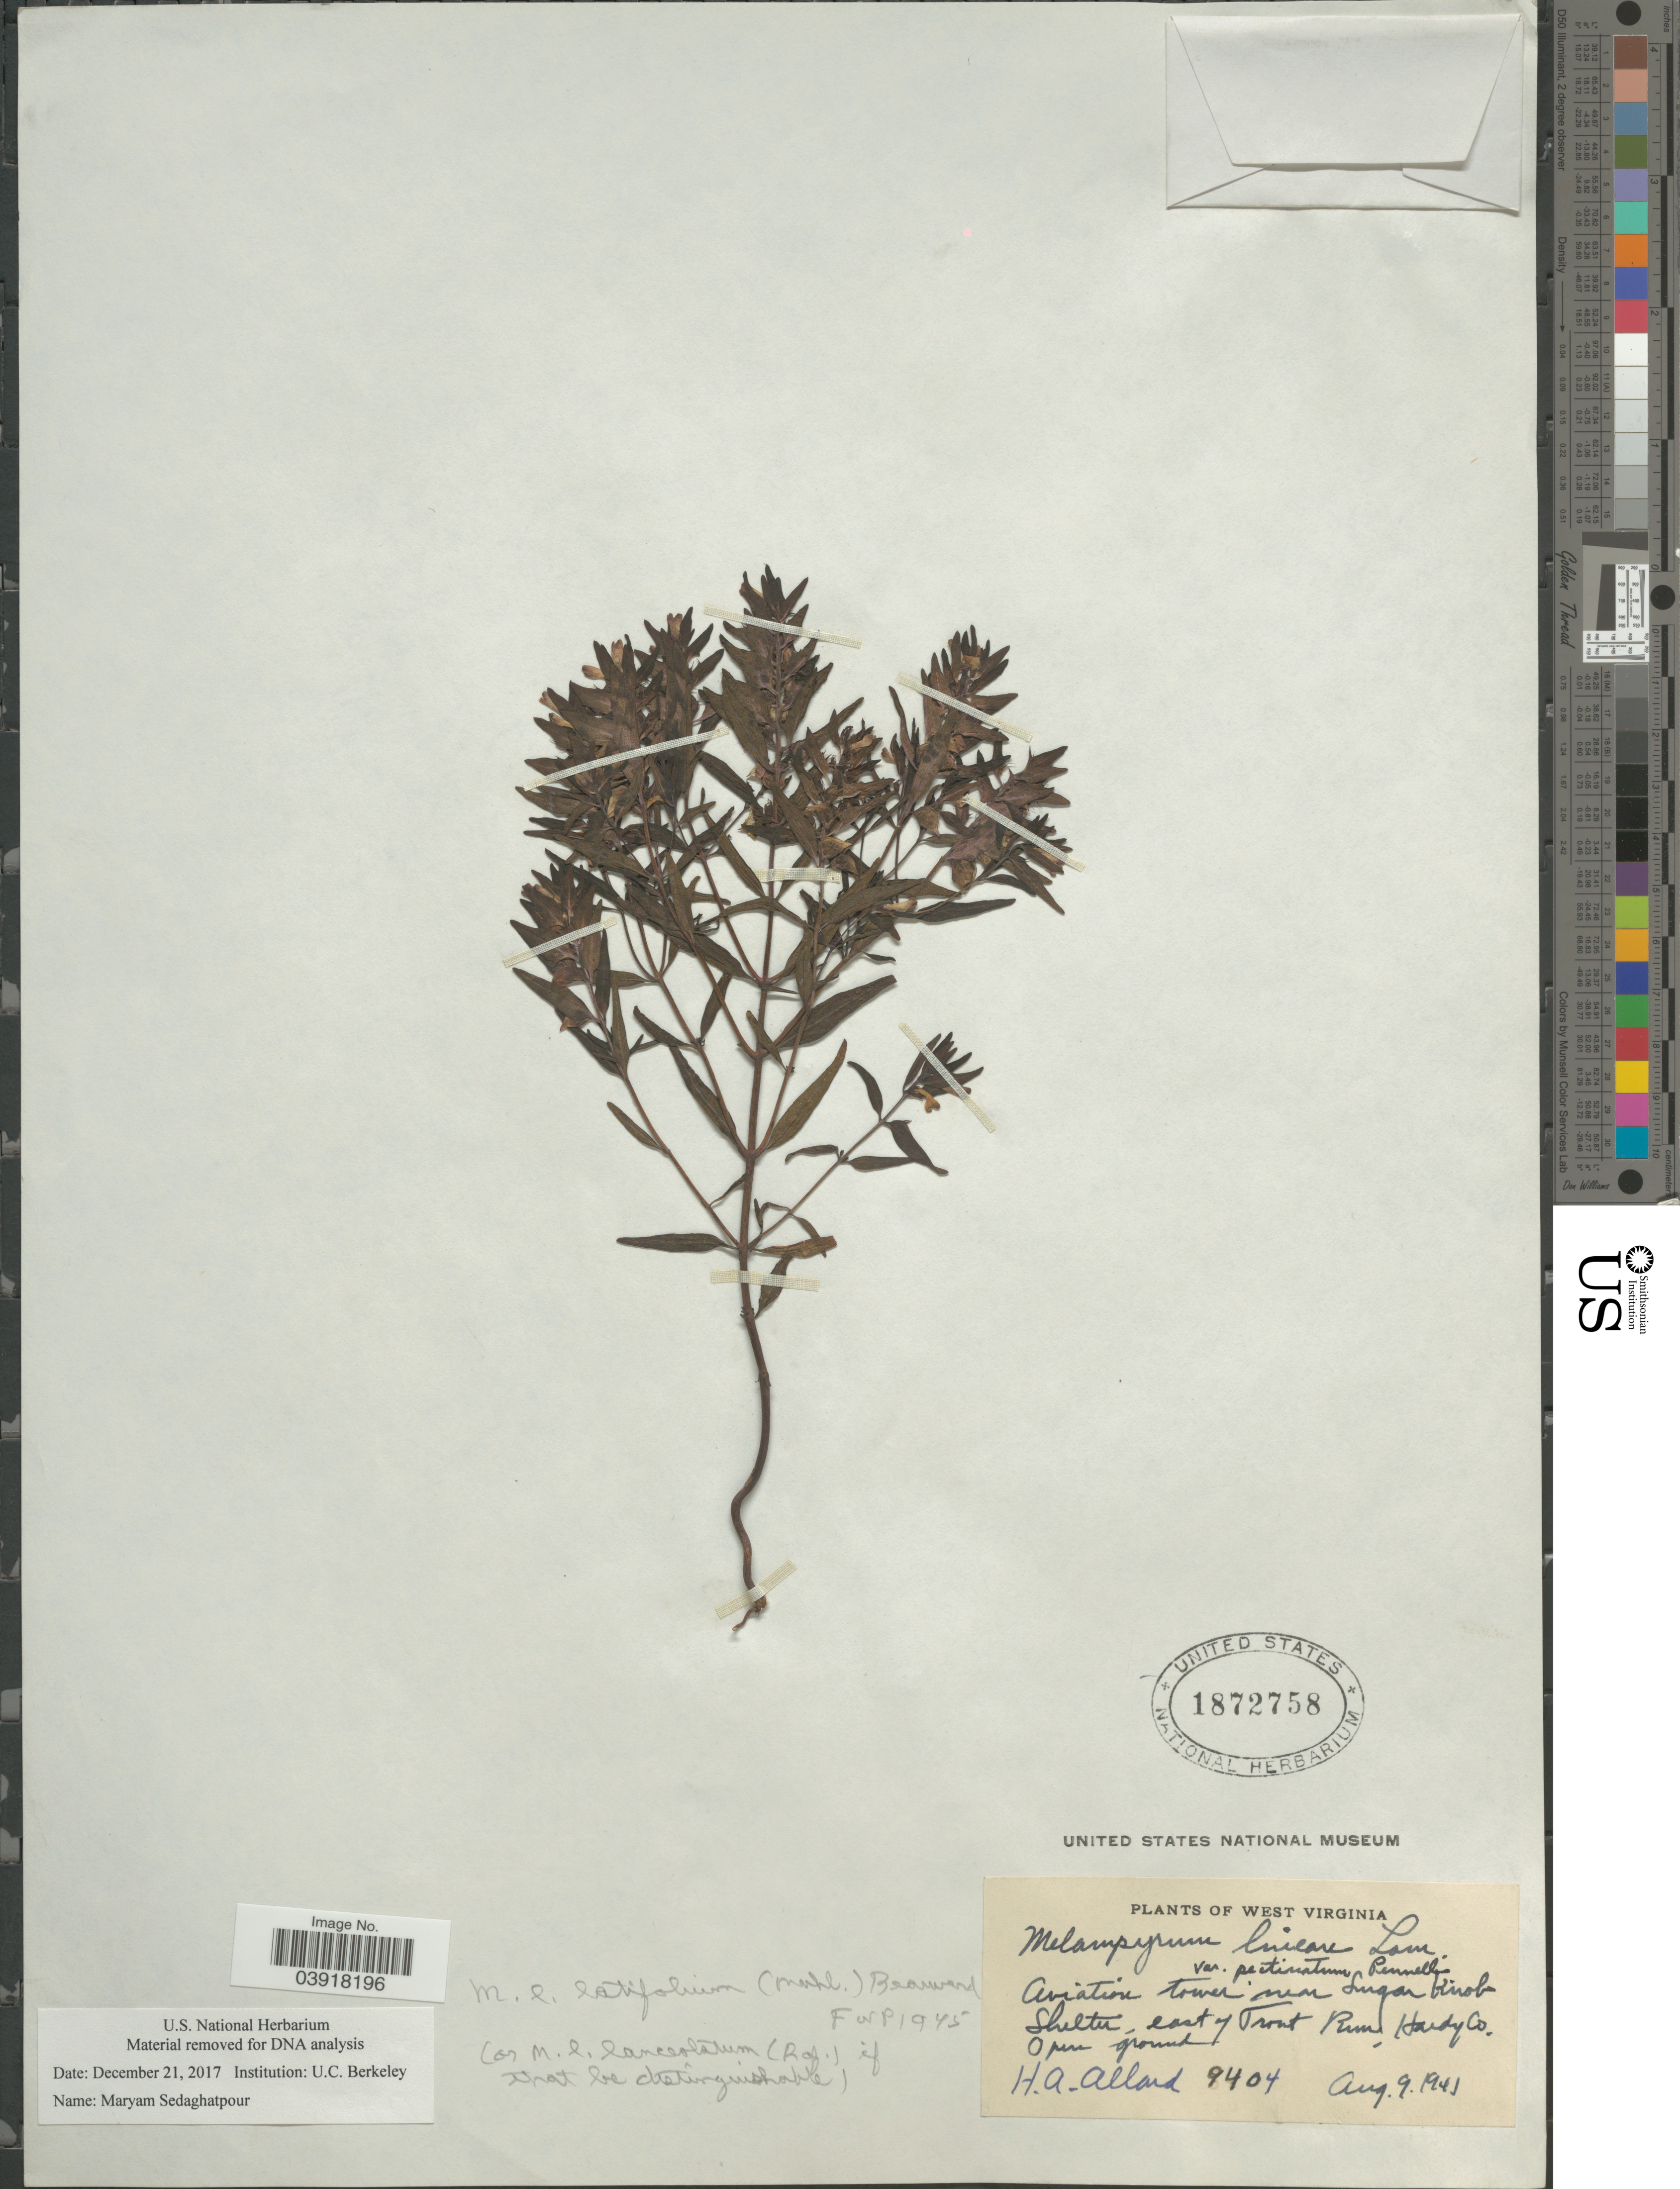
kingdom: Plantae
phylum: Tracheophyta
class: Magnoliopsida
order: Lamiales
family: Orobanchaceae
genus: Melampyrum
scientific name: Melampyrum lineare var. pectinatum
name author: (Pennell) Fernald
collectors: H. A. Allard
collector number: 9404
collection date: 1941-08-09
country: United States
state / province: West Virginia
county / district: Hardy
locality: Aviation tower near Sugar Knob Shelter, east of Trout Run, Hardy Co.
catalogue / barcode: US 1872758